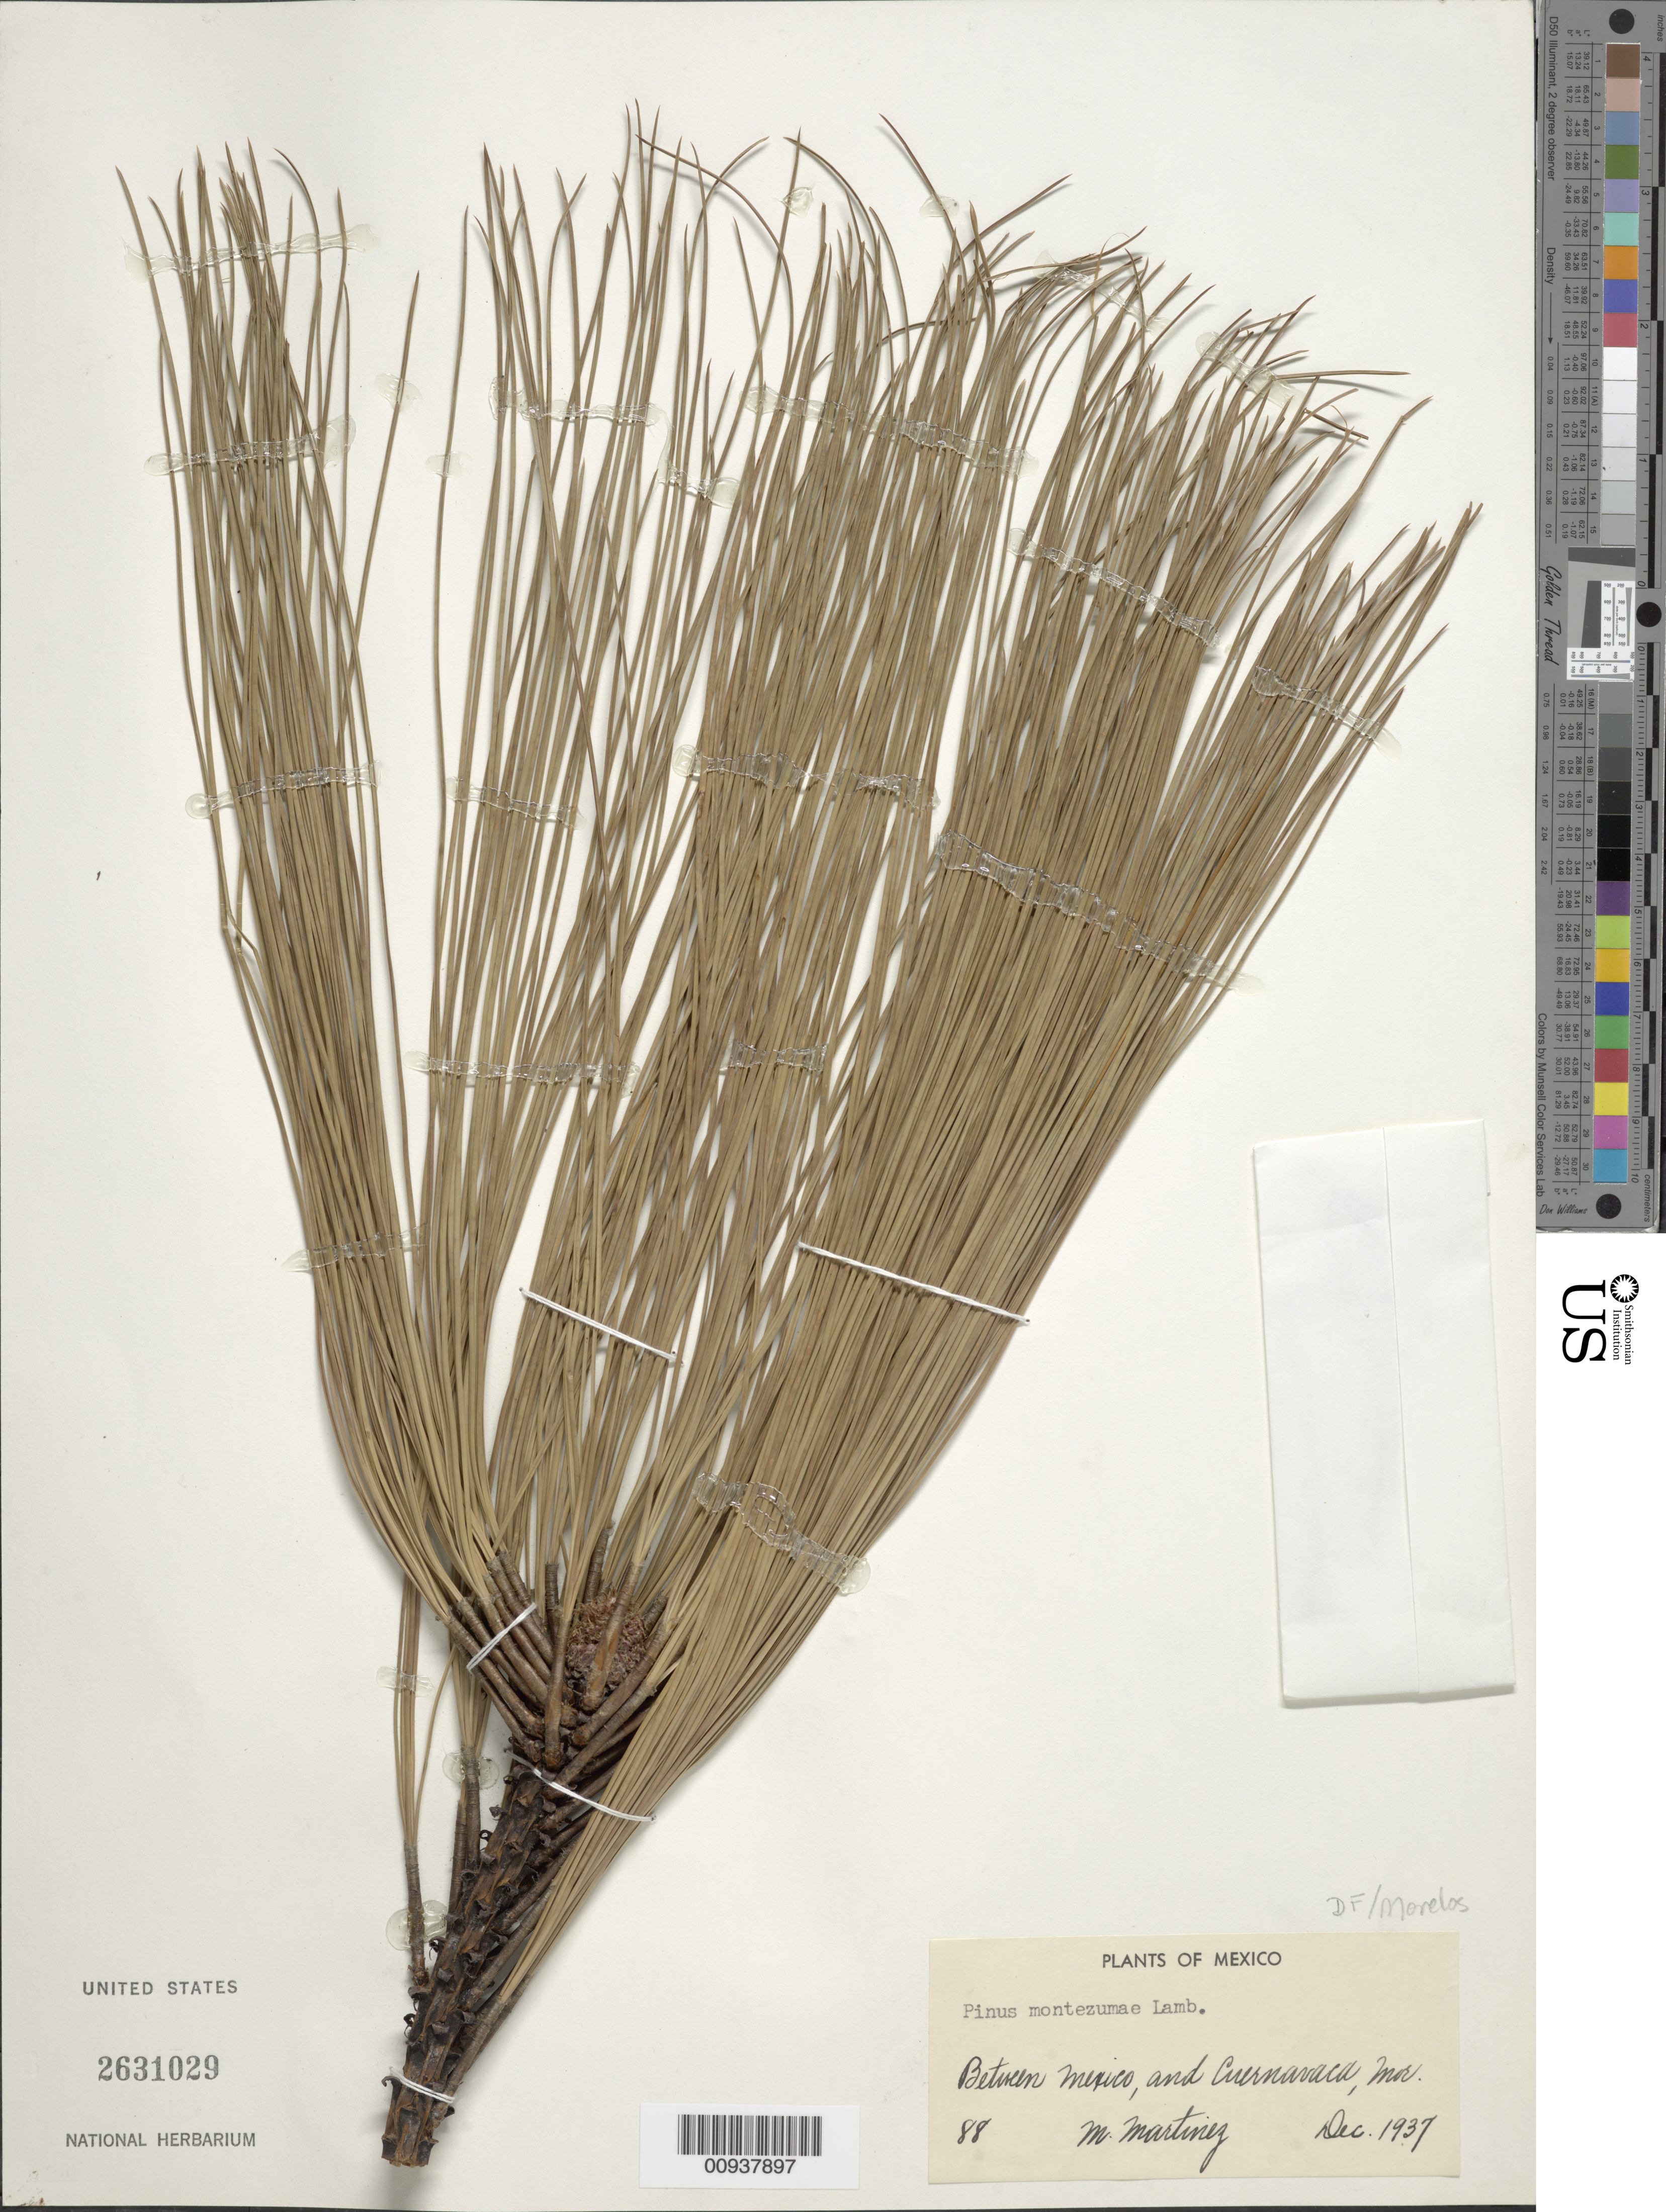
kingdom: Plantae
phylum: Tracheophyta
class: Pinopsida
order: Pinales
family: Pinaceae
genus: Pinus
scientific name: Pinus montezumae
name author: Lamb.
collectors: M. Martinez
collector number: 88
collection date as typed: Dec 1937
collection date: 1937-12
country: Mexico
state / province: Distrito Federal / Morelos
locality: Between Mexico and Cuernavaca.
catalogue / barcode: US 2631029